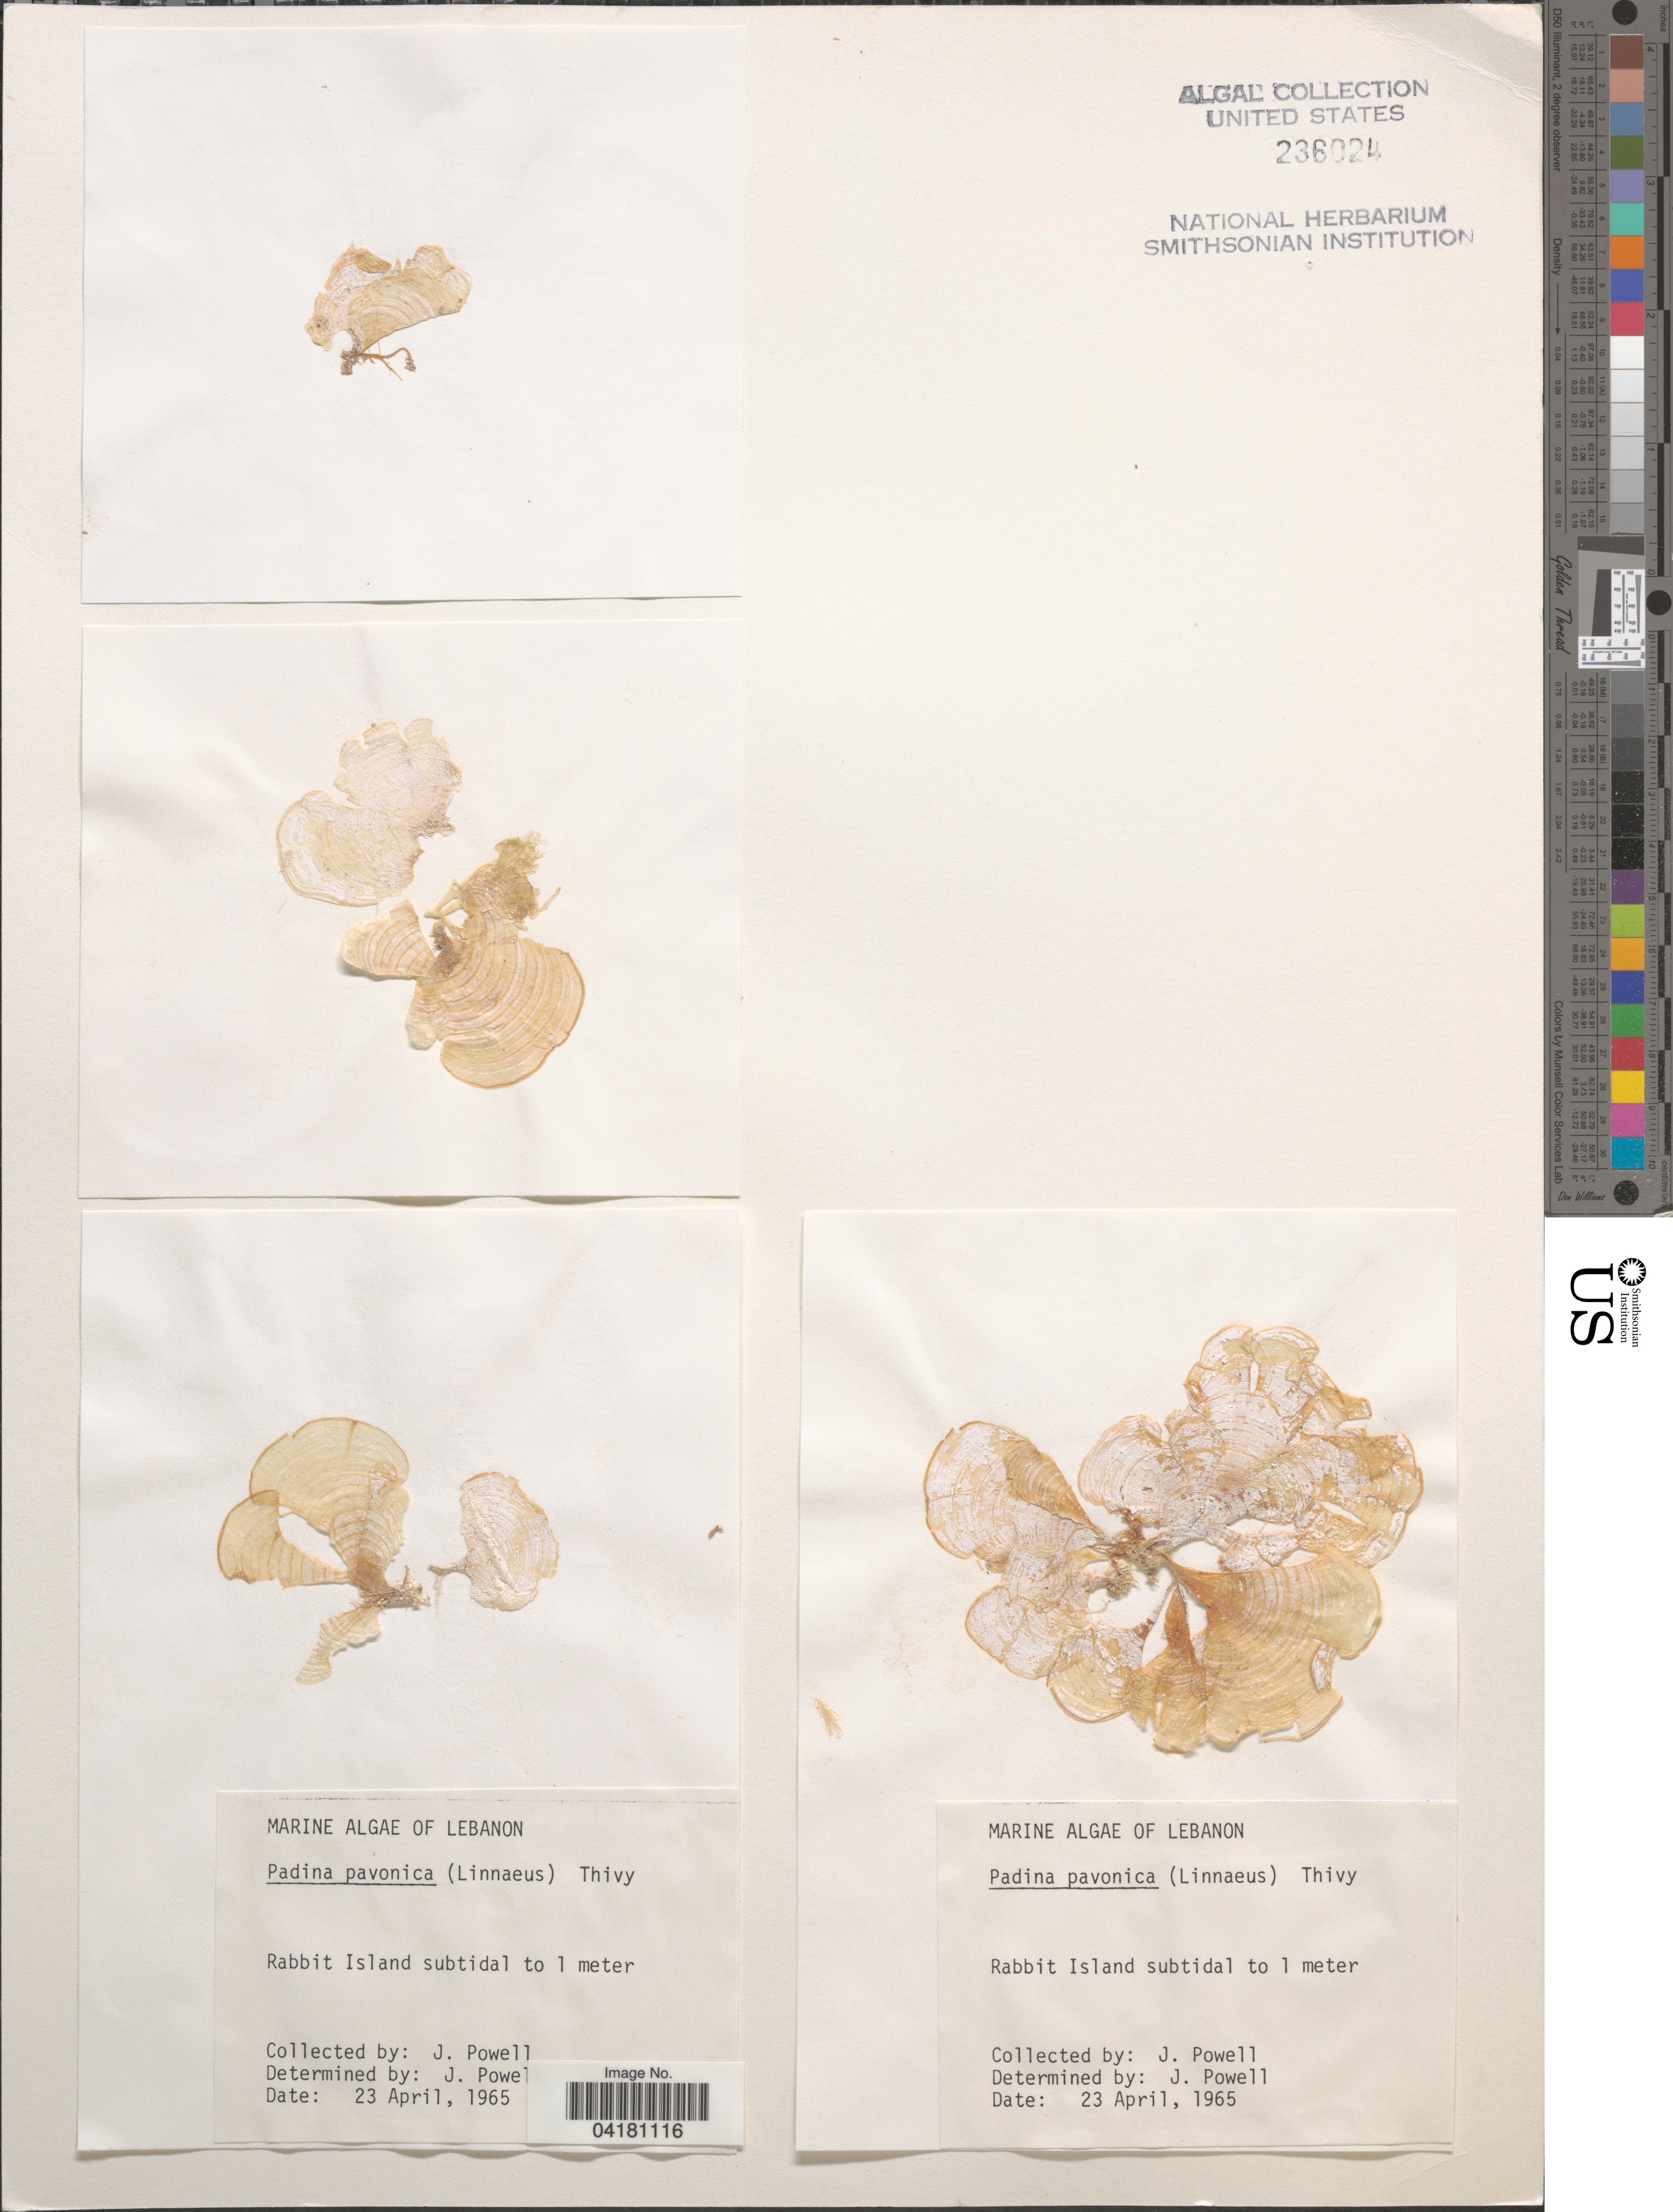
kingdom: Chromista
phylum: Ochrophyta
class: Phaeophyceae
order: Dictyotales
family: Dictyotaceae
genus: Padina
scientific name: Padina pavonica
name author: (L.) Thivy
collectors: J. Powell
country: Lebanon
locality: Rabbit Island subtidal to 1 meter.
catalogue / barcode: US 236024